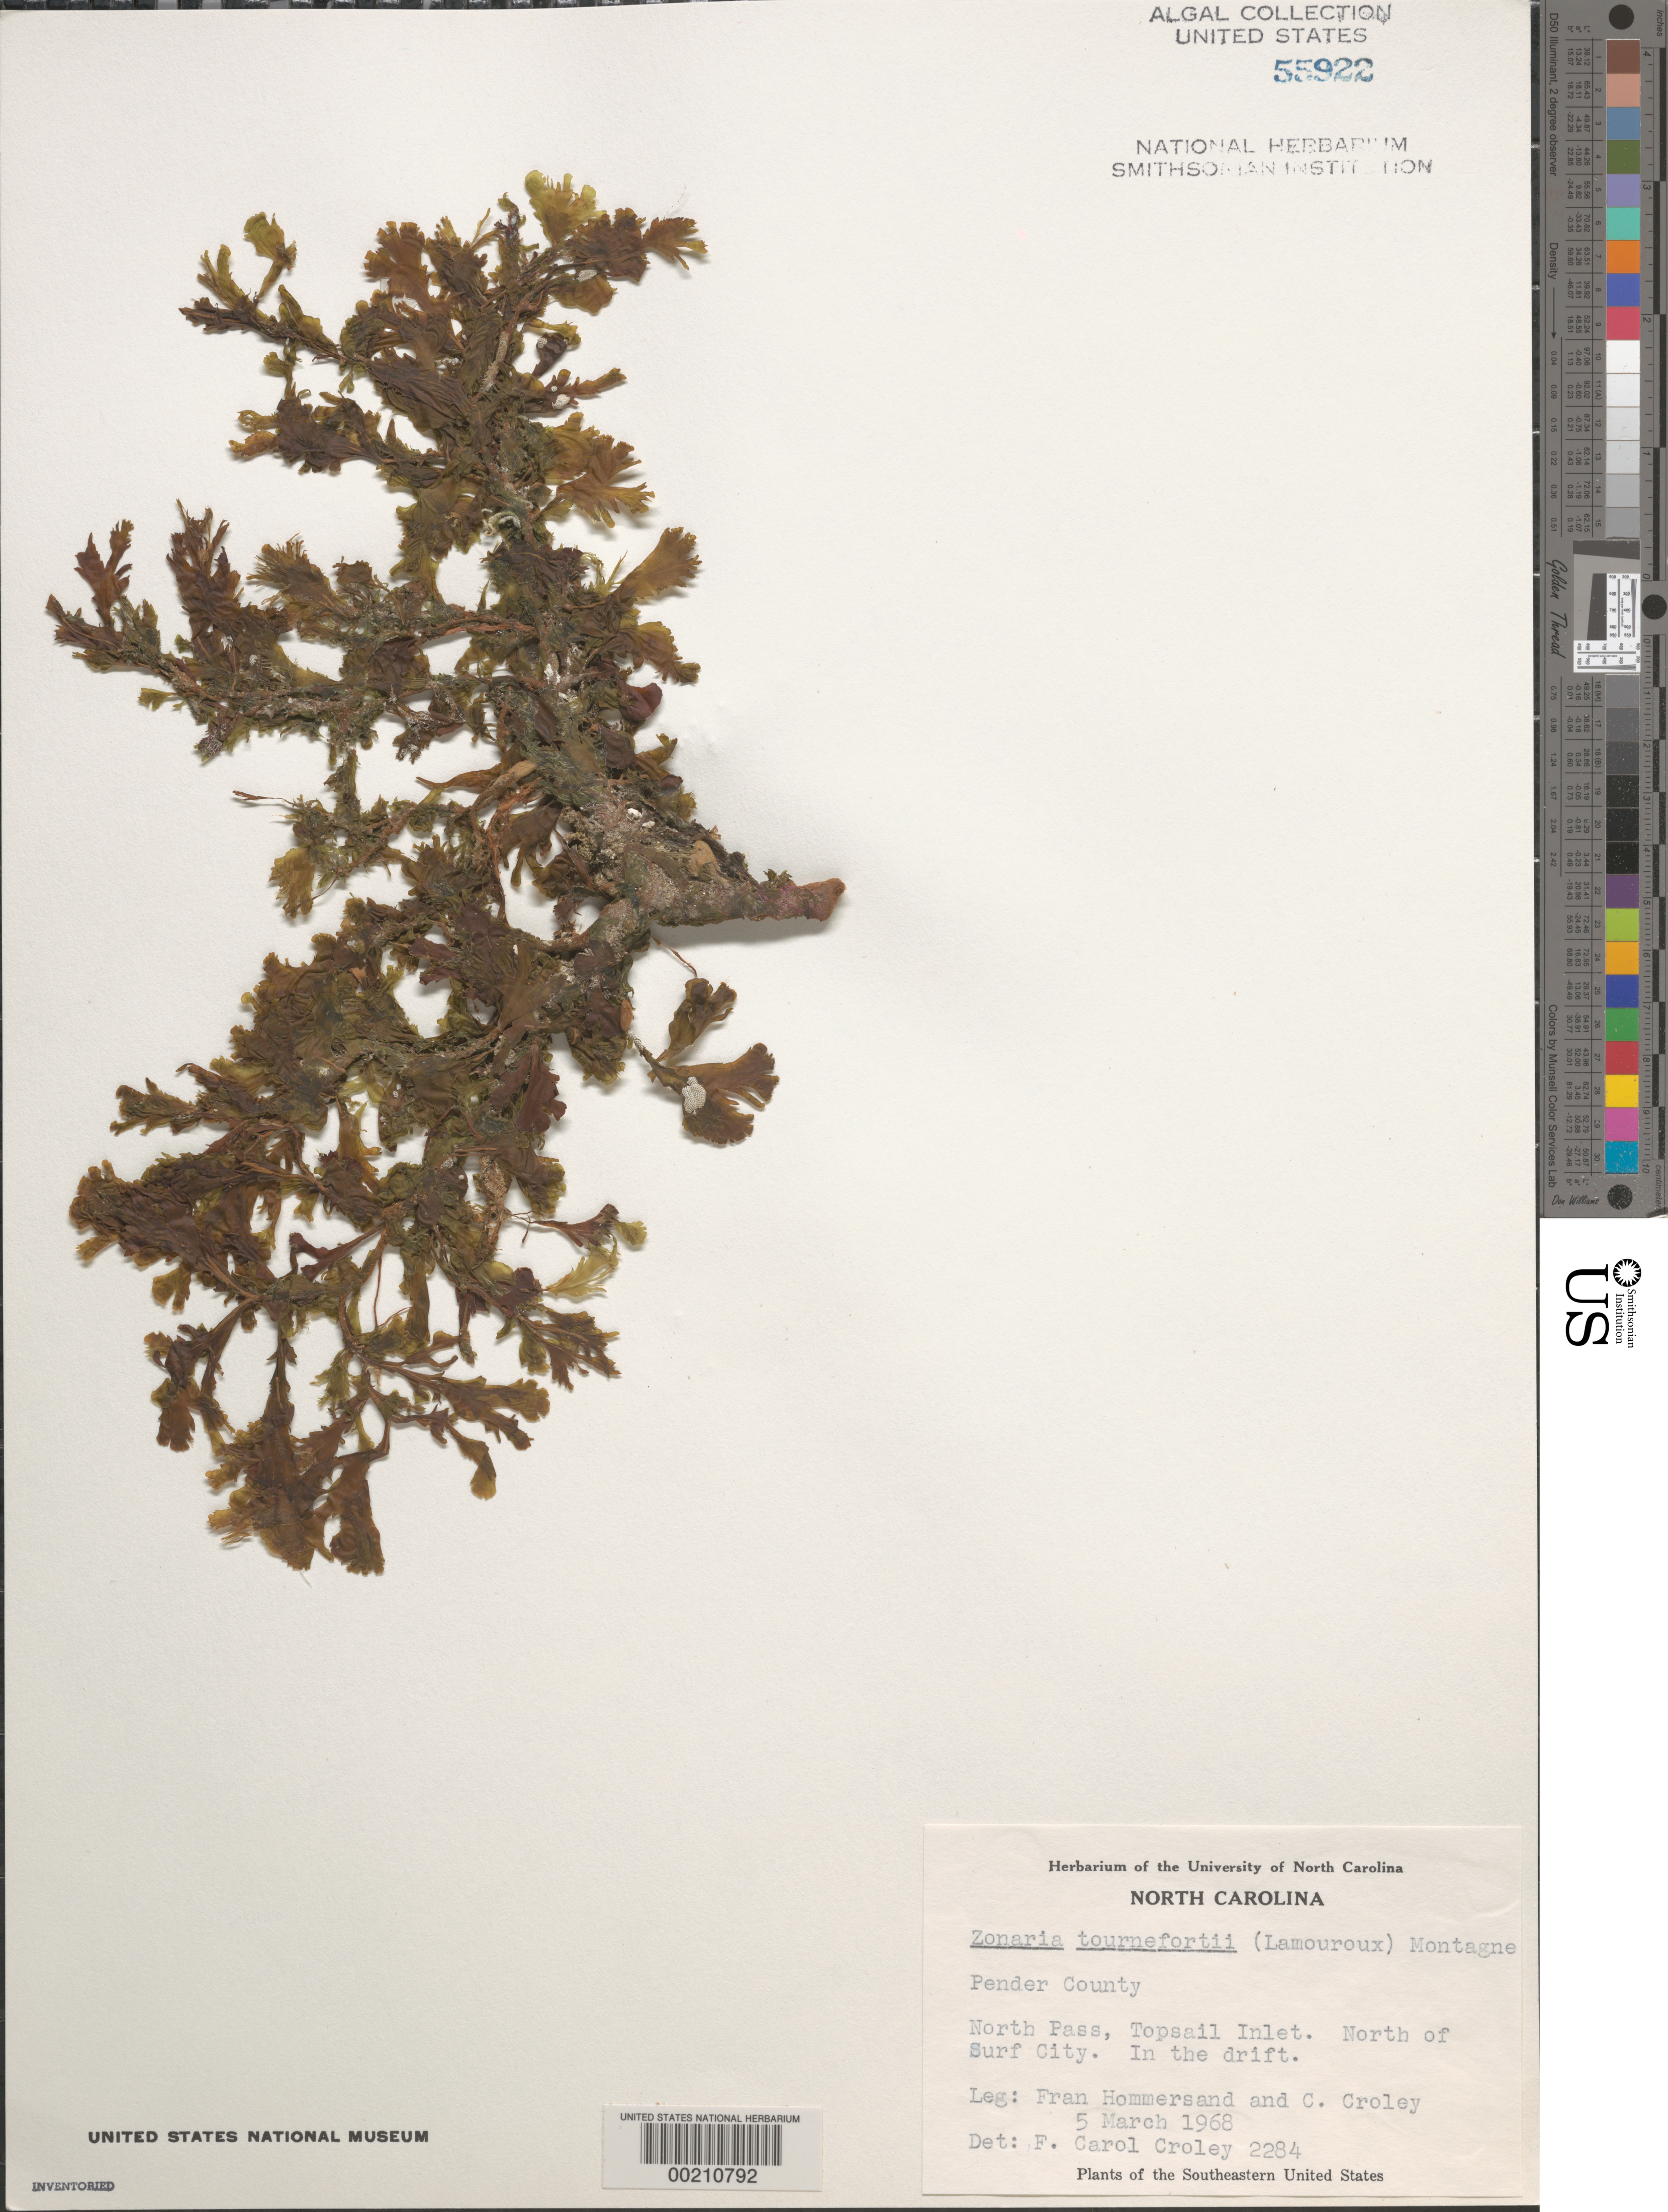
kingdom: Chromista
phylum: Ochrophyta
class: Phaeophyceae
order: Dictyotales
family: Dictyotaceae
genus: Zonaria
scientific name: Zonaria tournefortii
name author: (J.V.Lamouroux) Mont.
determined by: Croley, F. C.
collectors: F. Hommersand & F. C. Croley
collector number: FCC 2284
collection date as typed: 05 May 1968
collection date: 1968-05-05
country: United States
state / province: North Carolina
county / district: Pender County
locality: Topsail Inlet, North Pass, N of Surf City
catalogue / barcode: US 55922